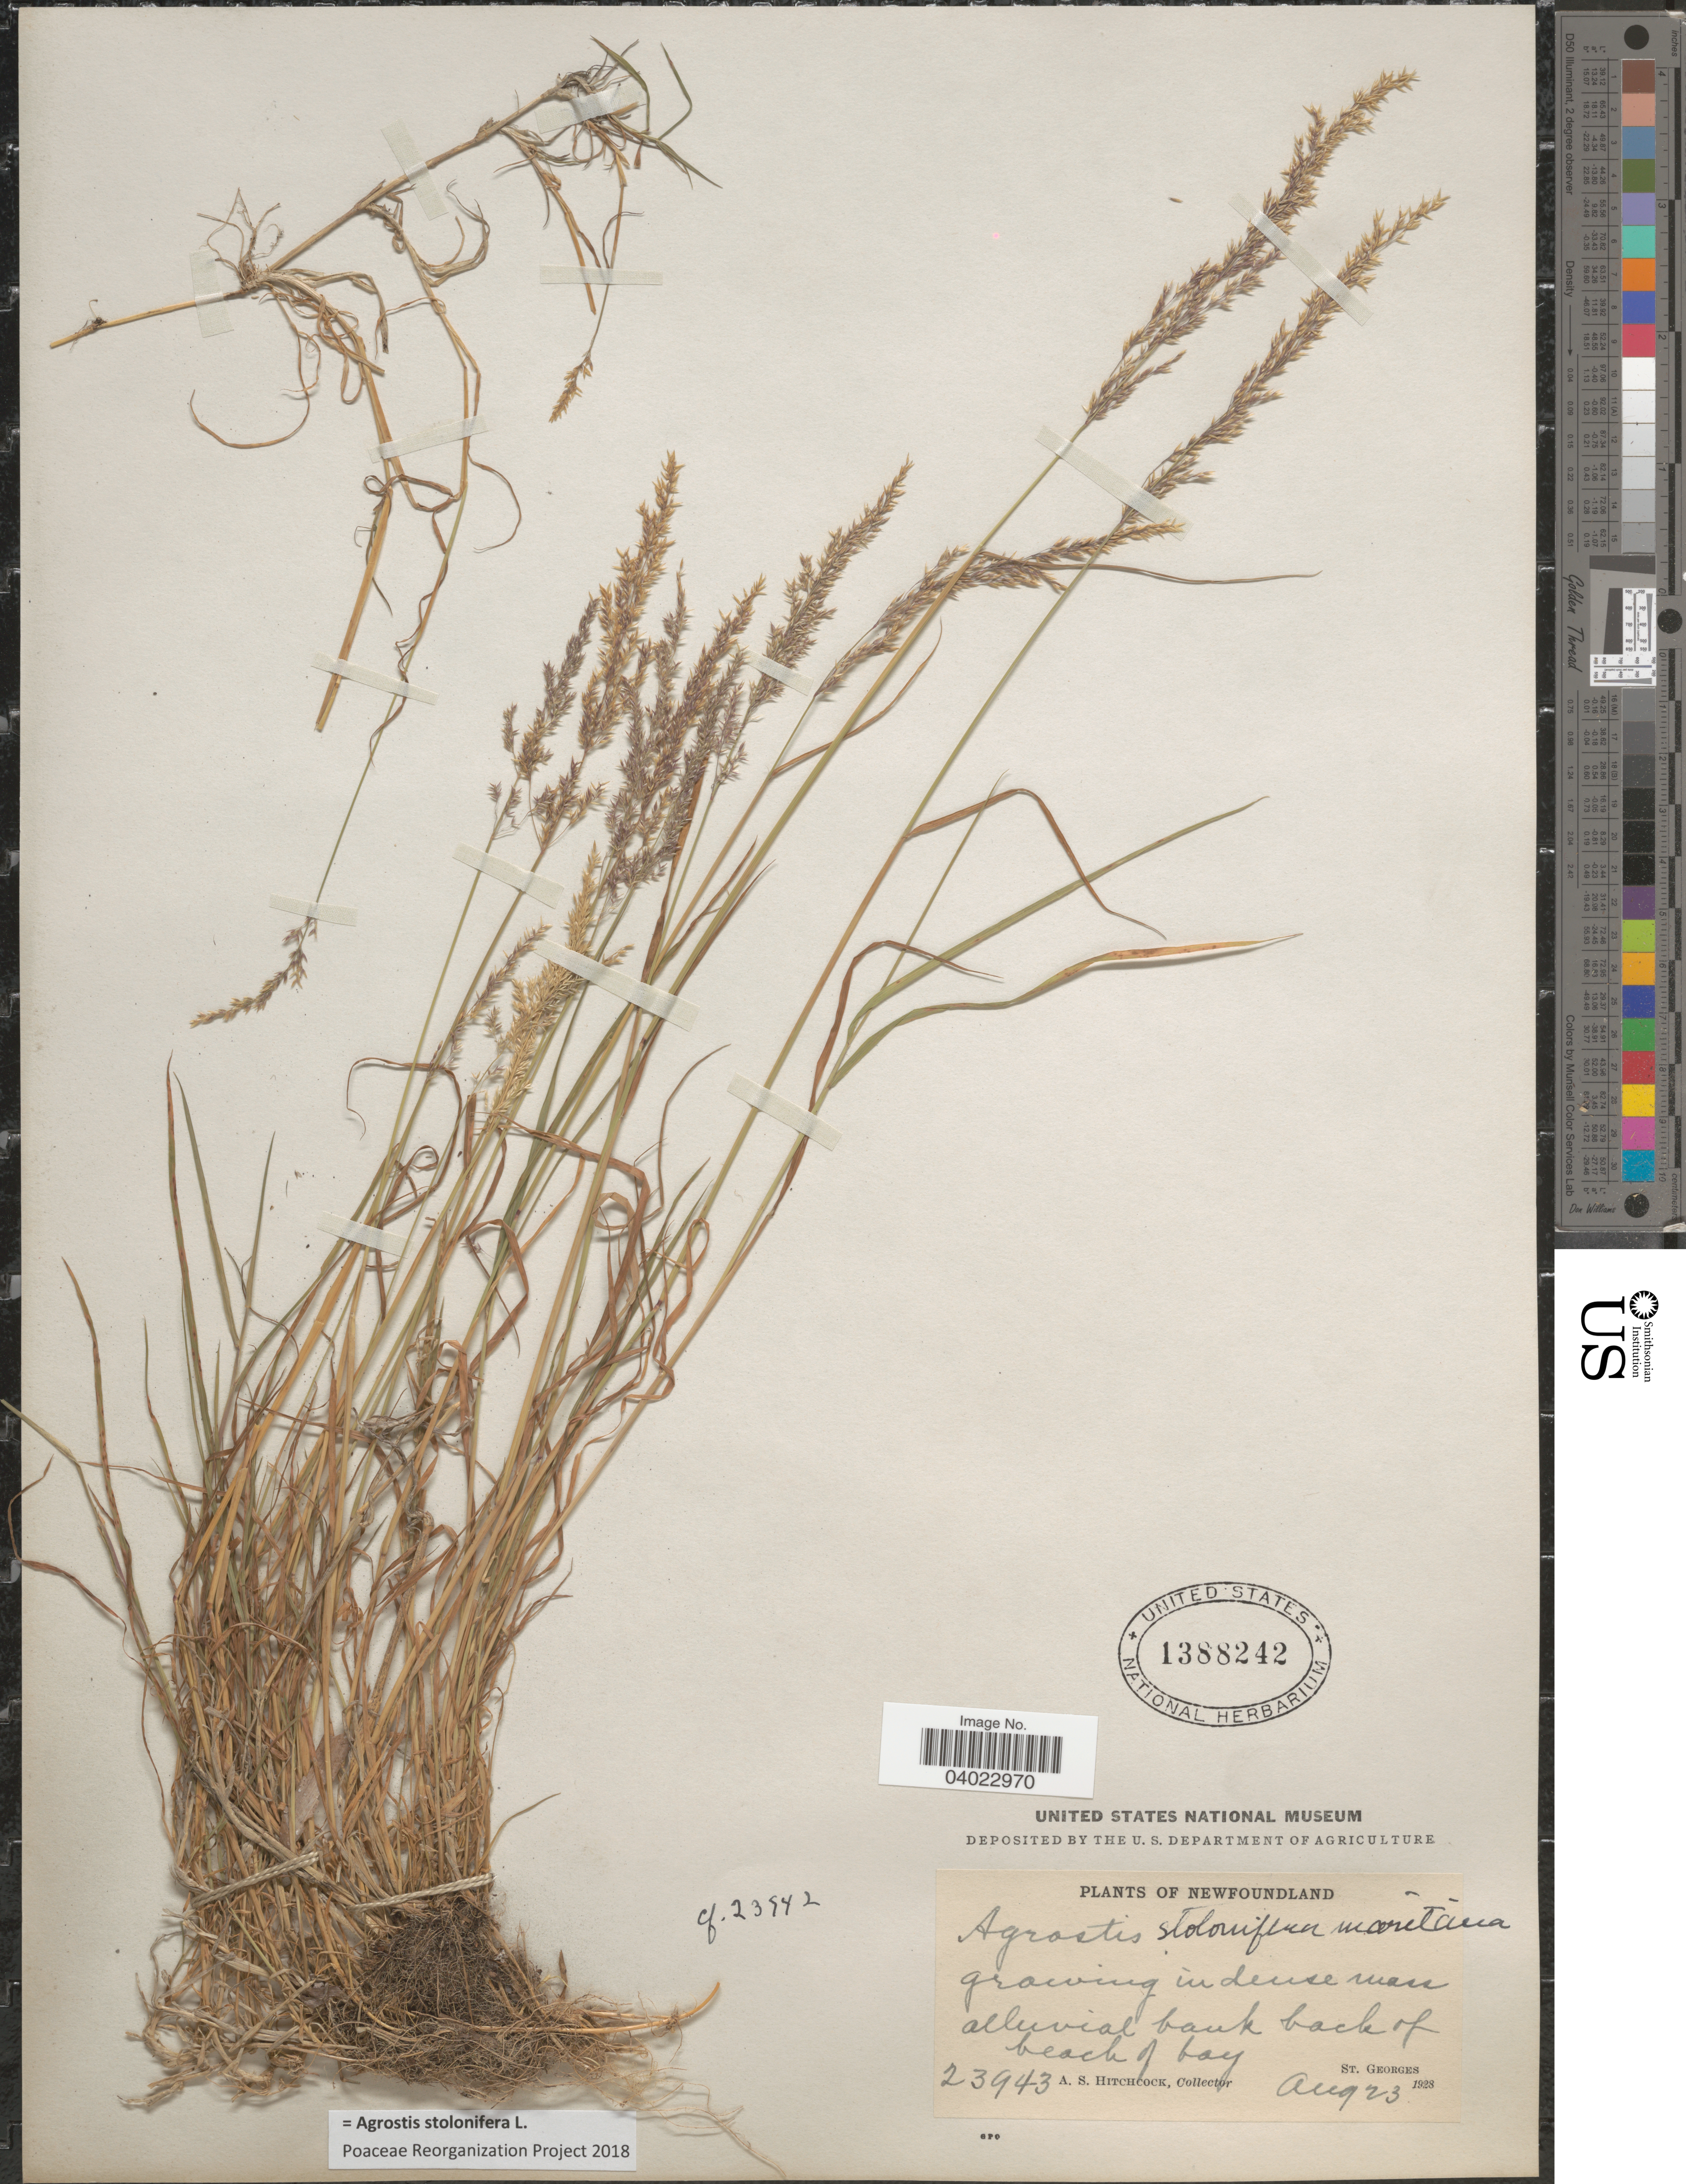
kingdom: Plantae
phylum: Tracheophyta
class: Liliopsida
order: Poales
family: Poaceae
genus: Agrostis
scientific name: Agrostis stolonifera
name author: L.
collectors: A. S. Hitchcock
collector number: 23943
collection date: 1928-08-23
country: Canada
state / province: Newfoundland and Labrador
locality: St. Georges.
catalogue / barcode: US 1388242